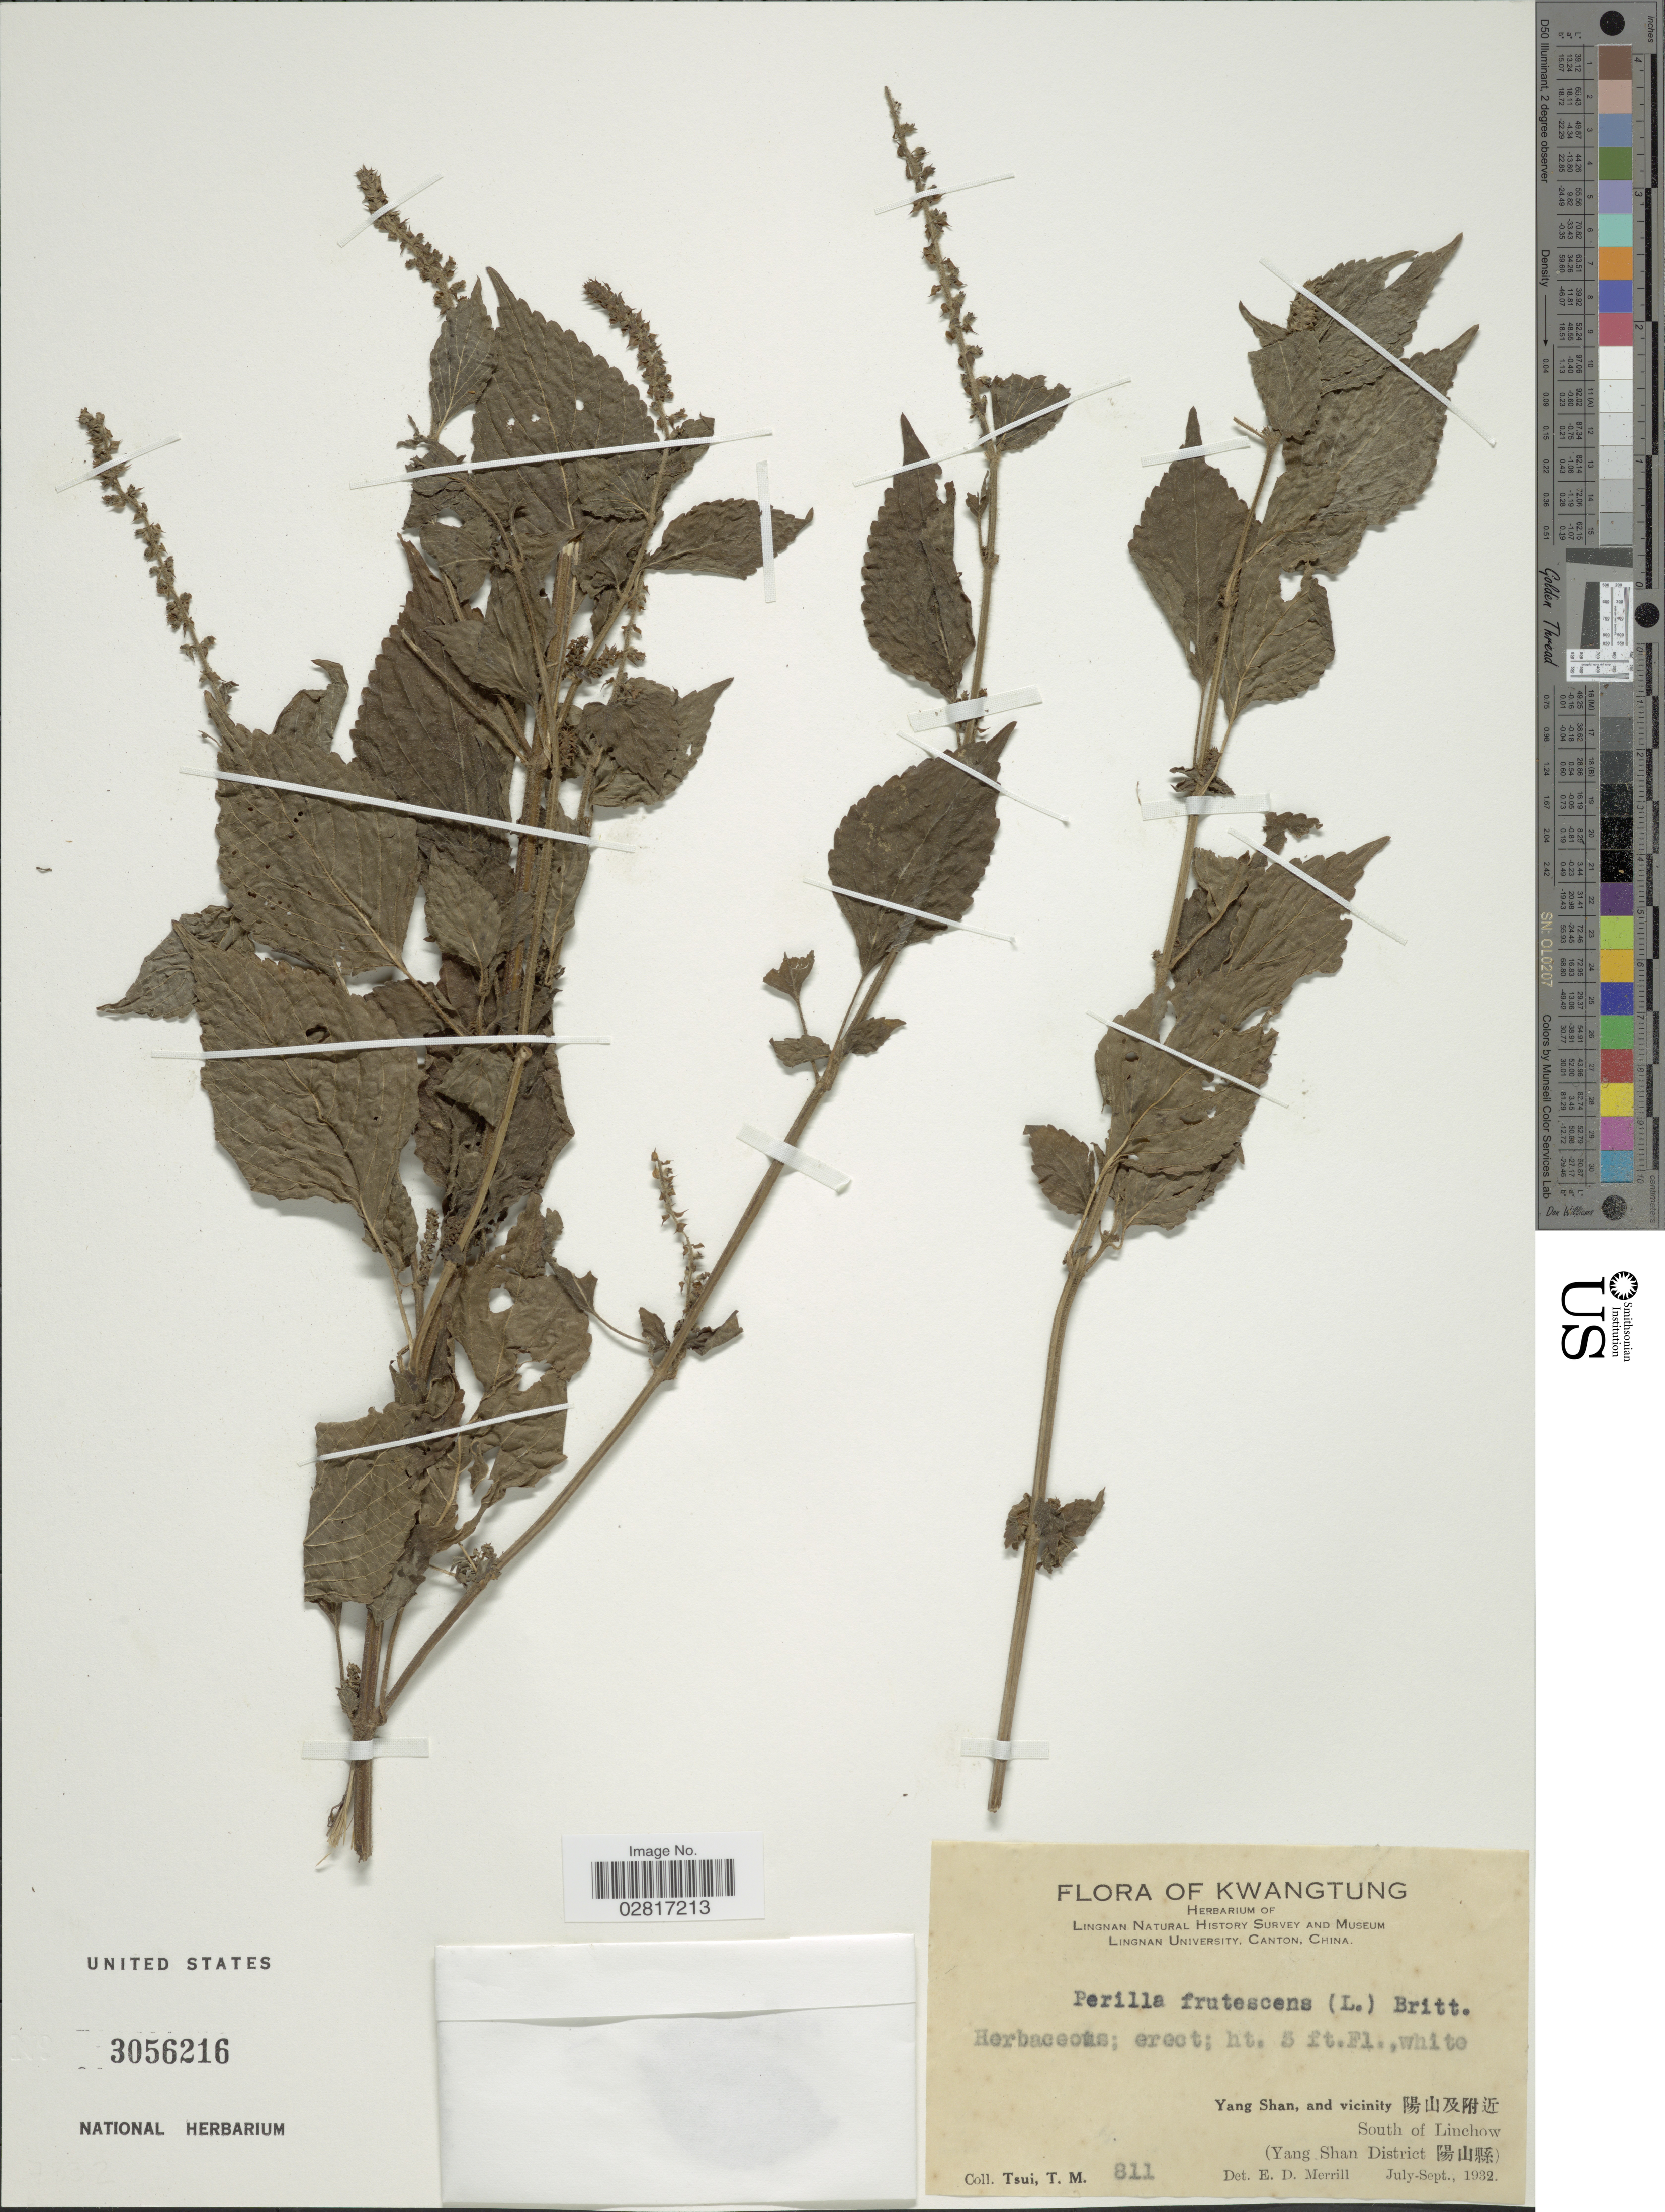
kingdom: Plantae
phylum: Tracheophyta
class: Magnoliopsida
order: Lamiales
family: Lamiaceae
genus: Perilla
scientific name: Perilla frutescens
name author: (L.) Britton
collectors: T. Tsui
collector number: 811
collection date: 1932-07/1932-09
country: China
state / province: Guangdong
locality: Kwangtung, Yang Shan, and vicinity, South of Linchow (Yang Shan District).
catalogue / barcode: US 3056216